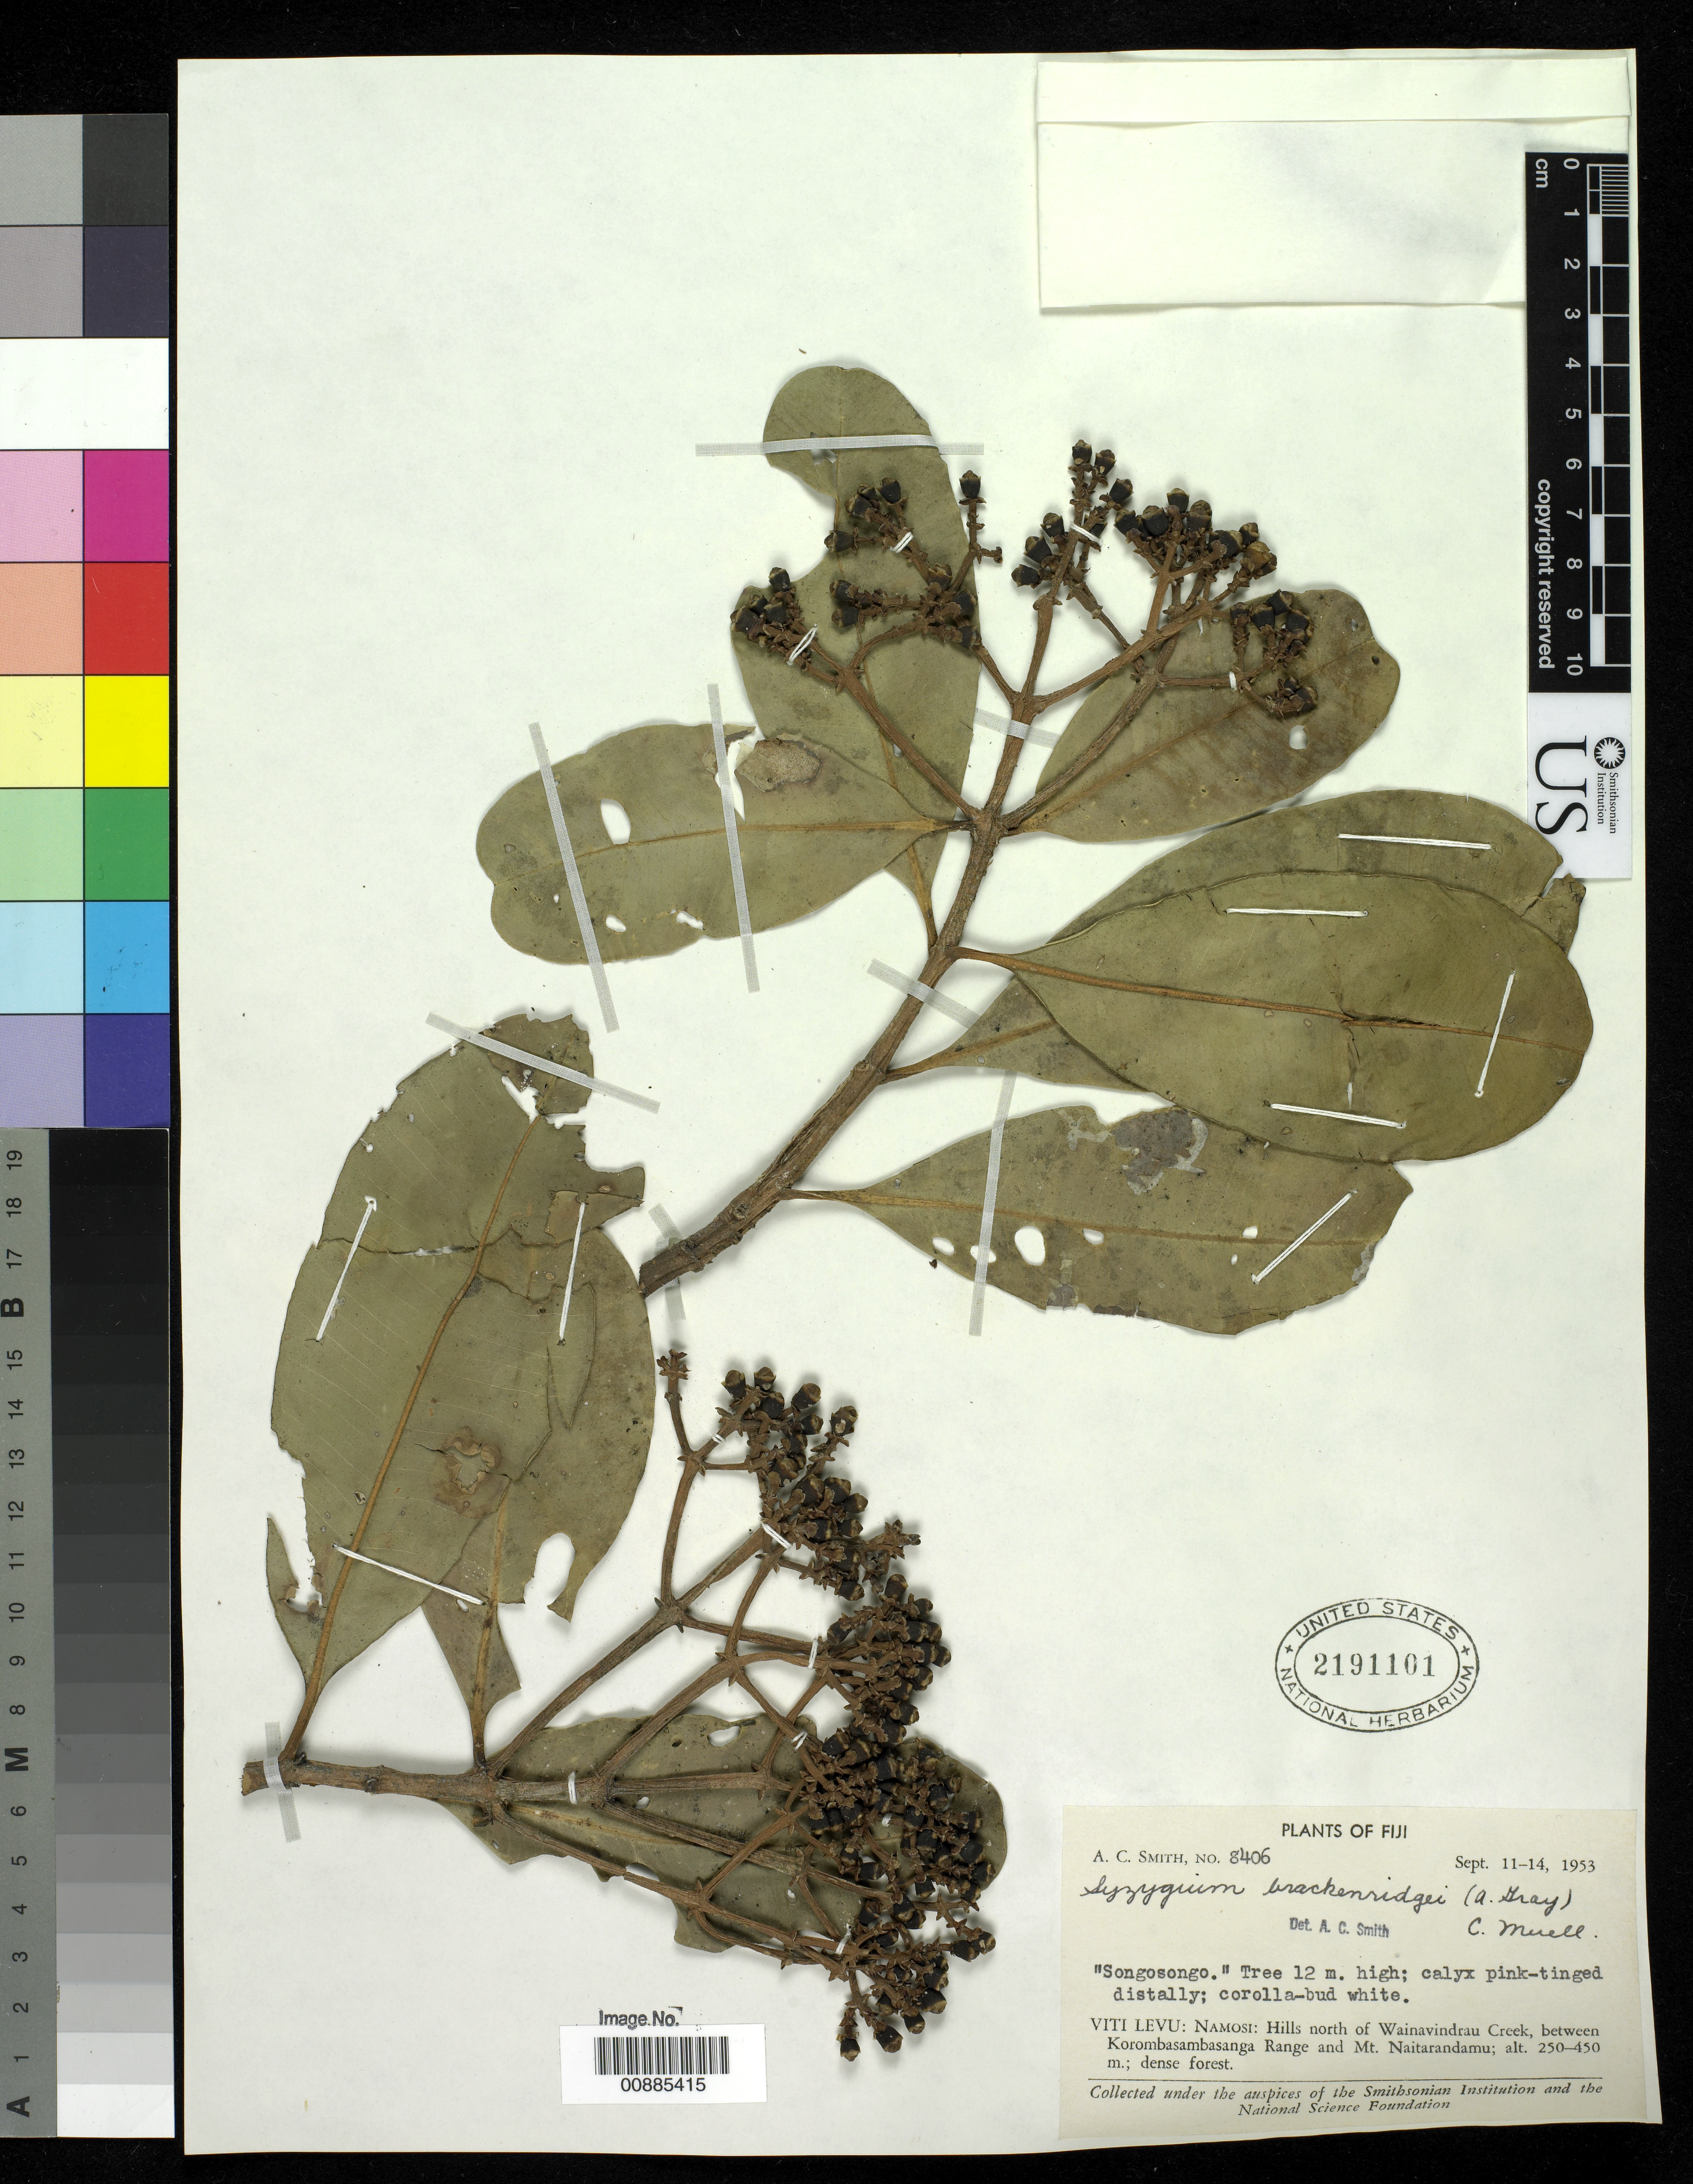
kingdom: Plantae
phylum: Tracheophyta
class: Magnoliopsida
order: Myrtales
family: Myrtaceae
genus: Syzygium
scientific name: Syzygium brackenridgei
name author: (A. Gray) Müll. Stuttg.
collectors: C. A. Smith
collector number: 8406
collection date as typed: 11 Sep 1953 to 14 Sep 1953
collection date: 1953-09-11/1953-09-14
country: Fiji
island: Viti Levu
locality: Namosi: Hills north of Wainavindrau Creek, between Korombasambasanga range and Mt. Naitarandamu.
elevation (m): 250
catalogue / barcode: US 2191101